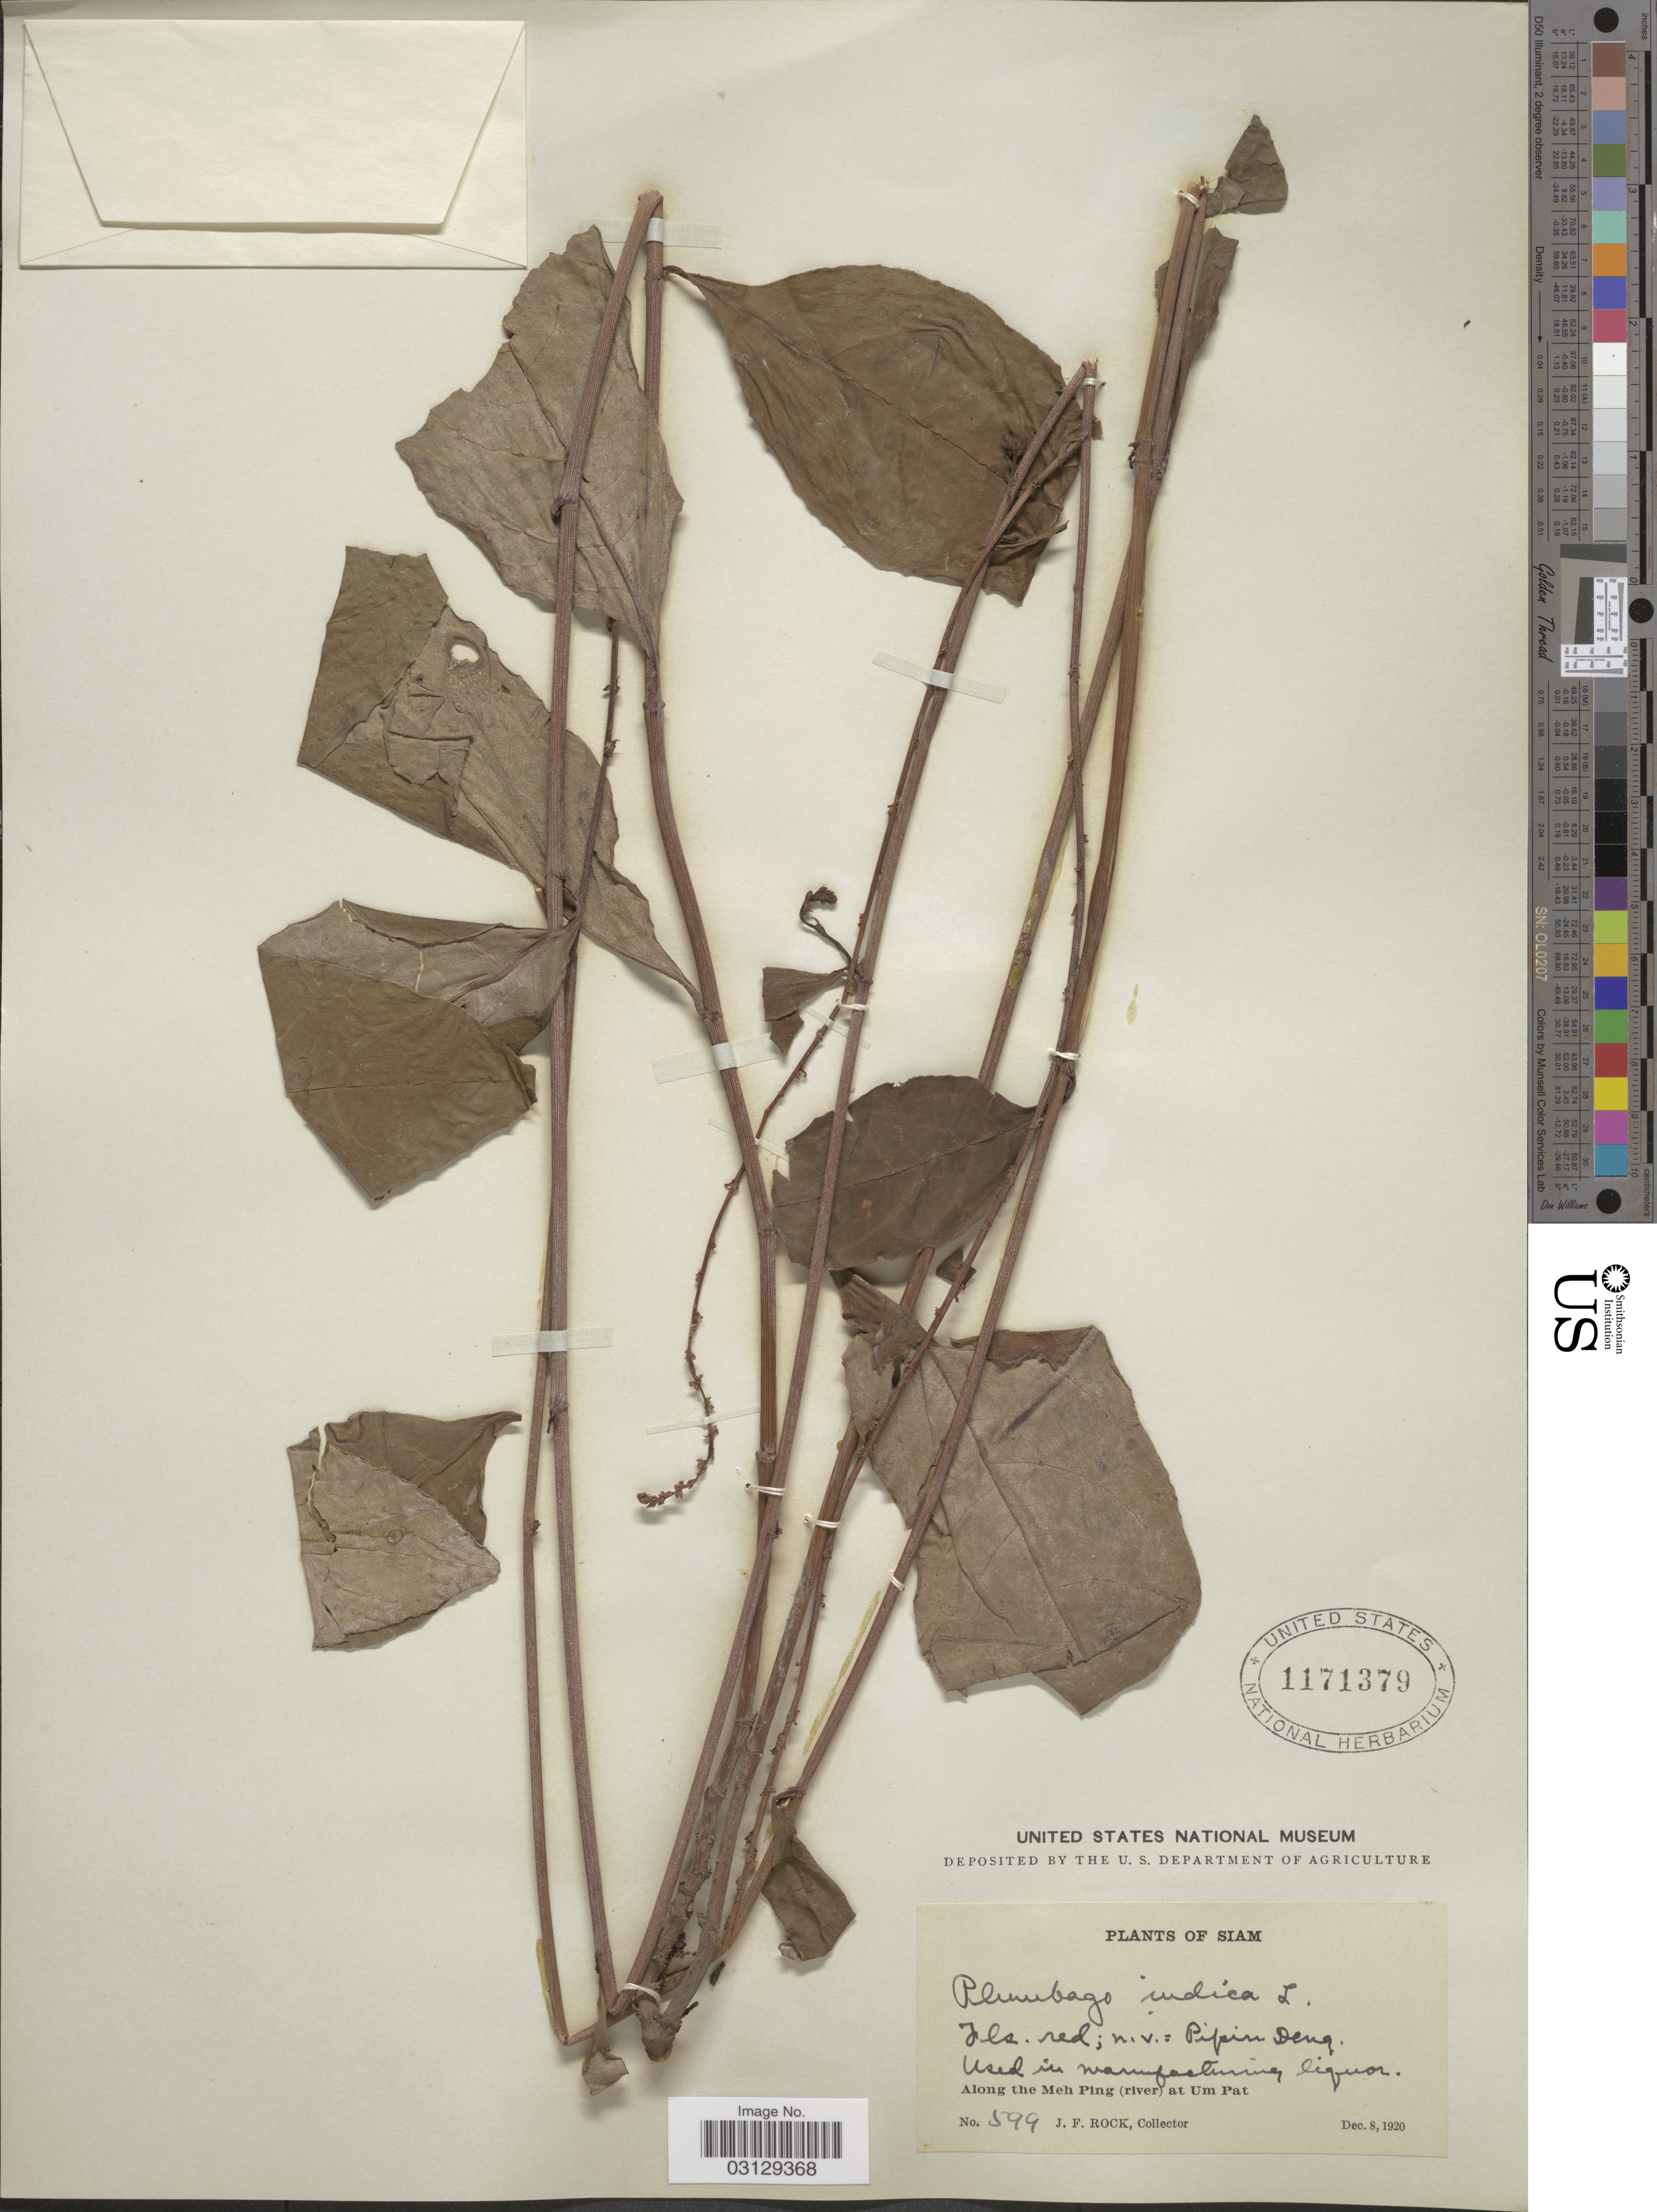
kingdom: Plantae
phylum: Tracheophyta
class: Magnoliopsida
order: Caryophyllales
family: Plumbaginaceae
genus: Plumbago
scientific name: Plumbago indica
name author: L.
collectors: J. Rock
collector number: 599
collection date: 1920-12-08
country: Thailand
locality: Siam. Along the Meh Ping (river) at Um Pat.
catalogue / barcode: US 1171379